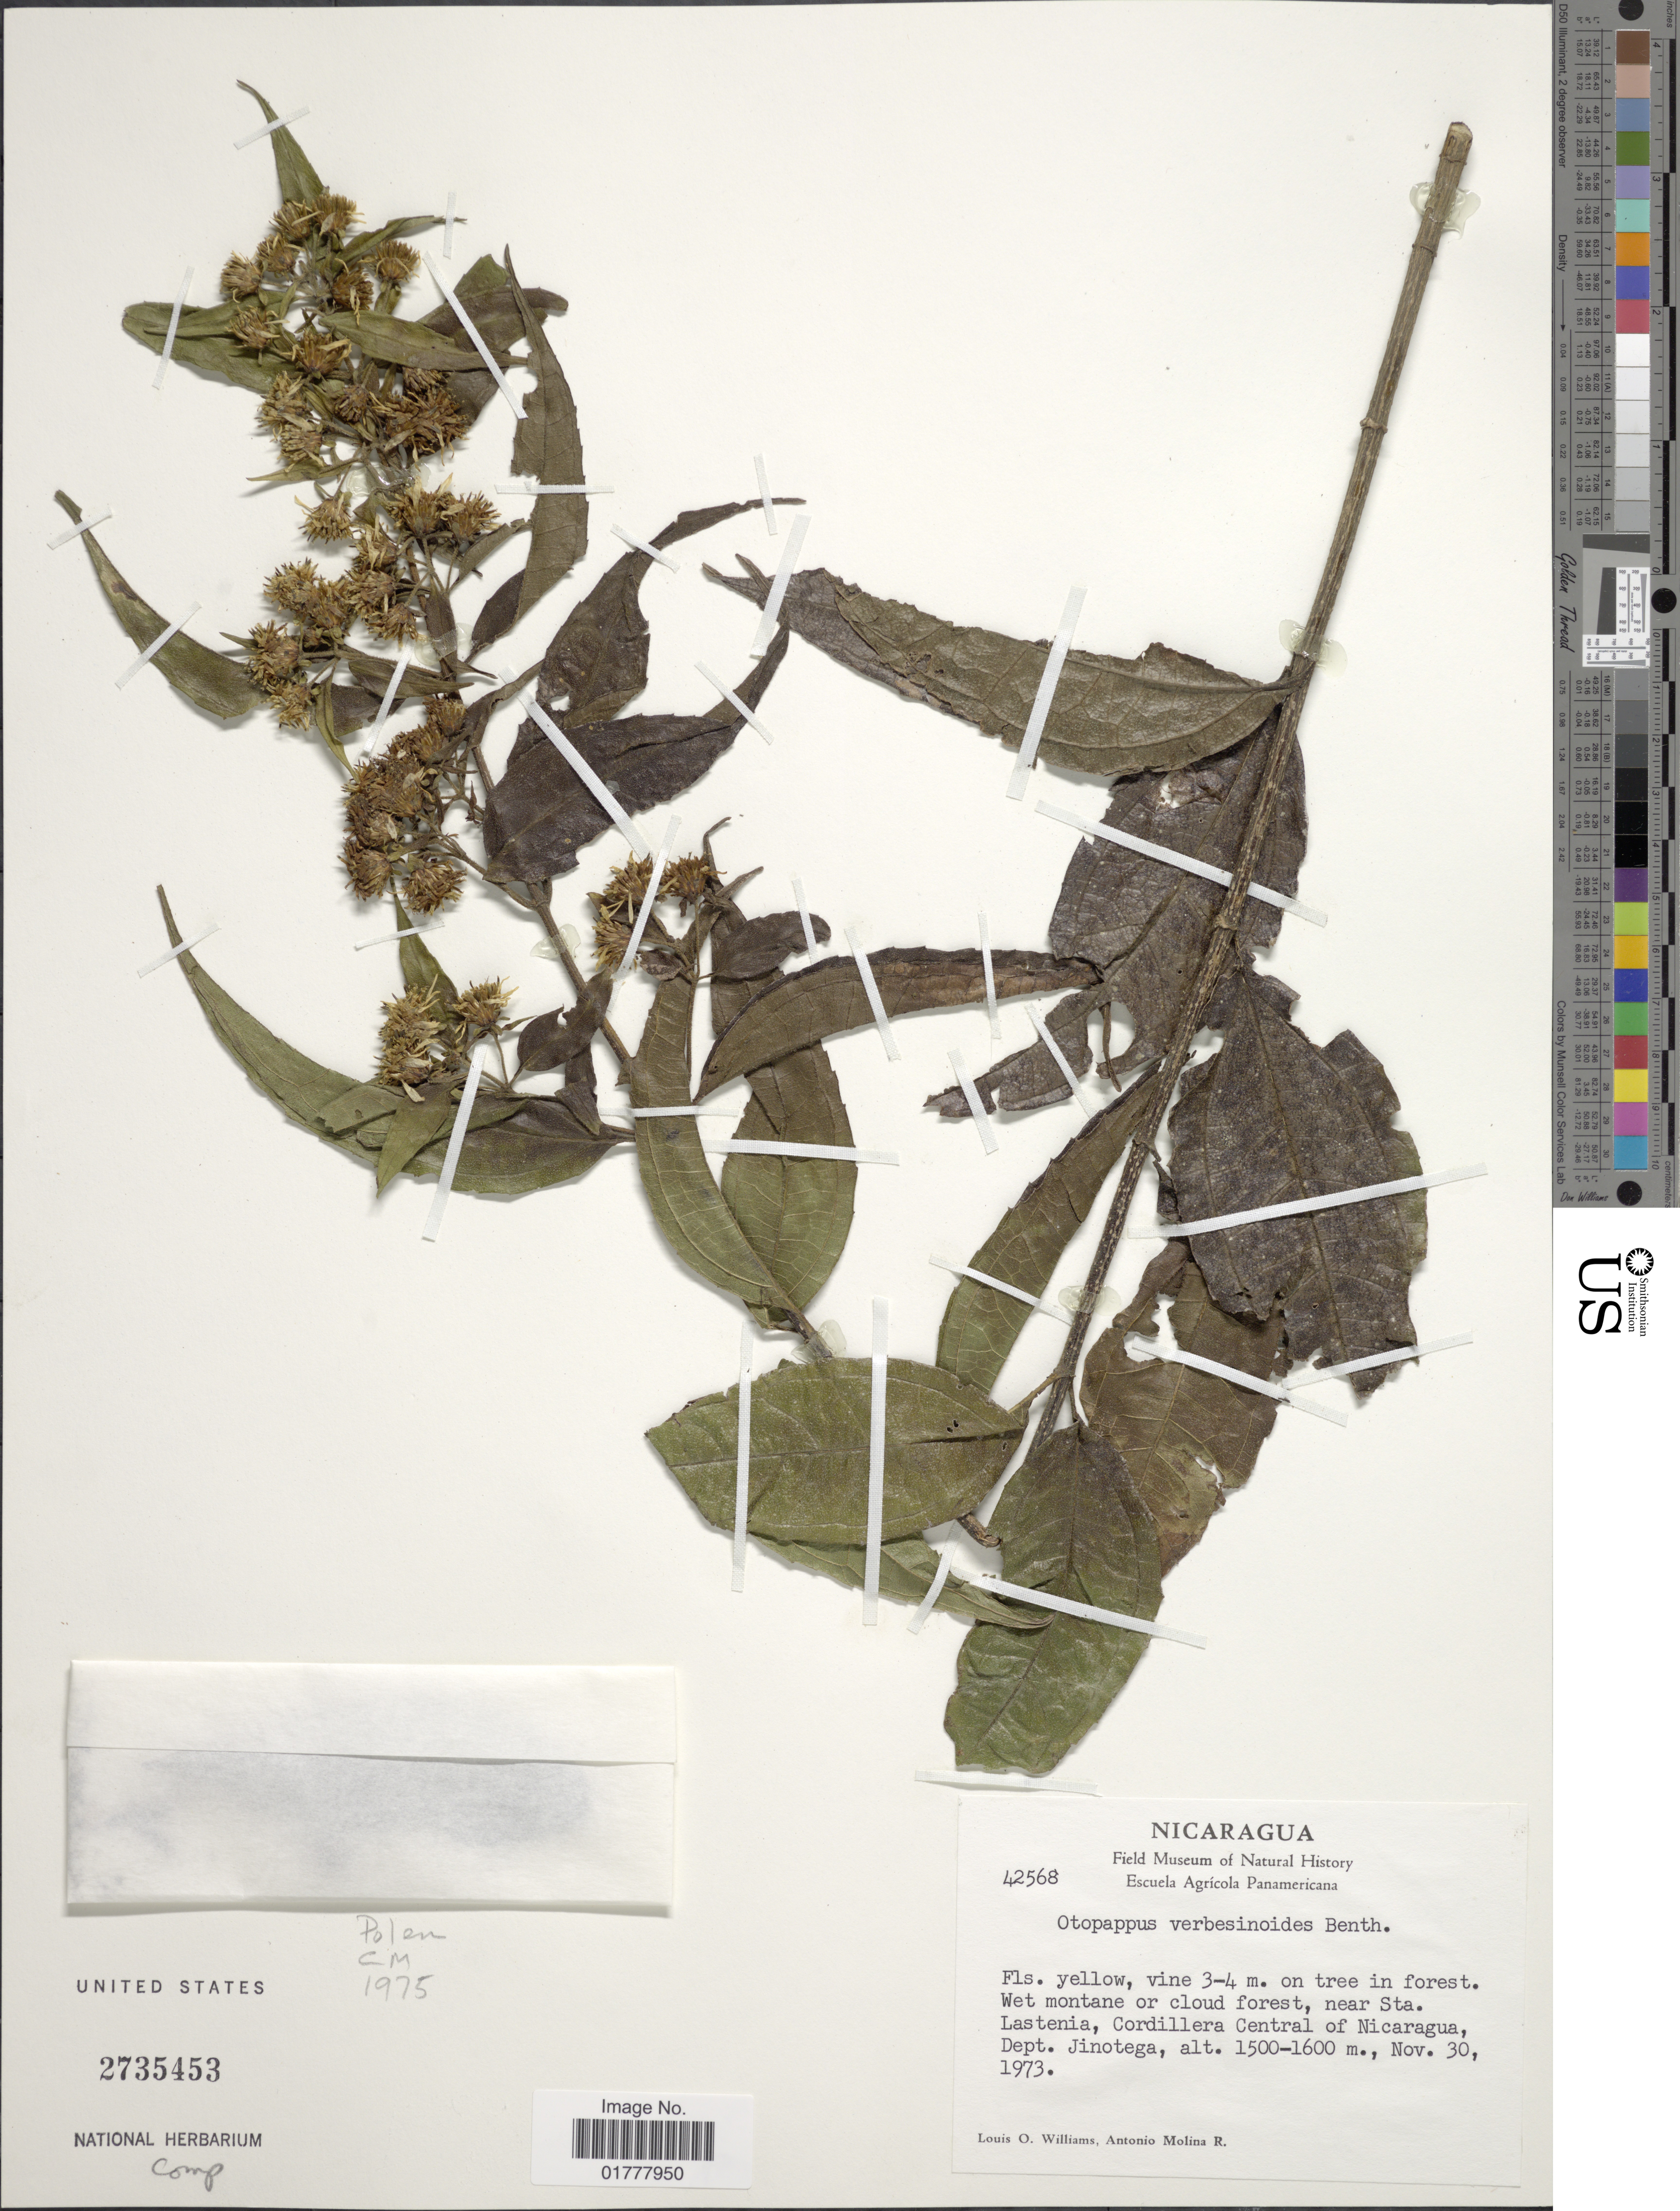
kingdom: Plantae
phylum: Tracheophyta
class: Magnoliopsida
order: Asterales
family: Asteraceae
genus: Otopappus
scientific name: Otopappus verbesinoides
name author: Benth.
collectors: L. O. Williams & A. Molina R.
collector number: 42568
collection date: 1973-11-30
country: Nicaragua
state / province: Jinotega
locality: Wet montane or cloud forest, near Sta. Lastenia, Cordillera Central of Nicaragua, Dept. Jinotega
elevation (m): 1500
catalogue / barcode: US 2735453